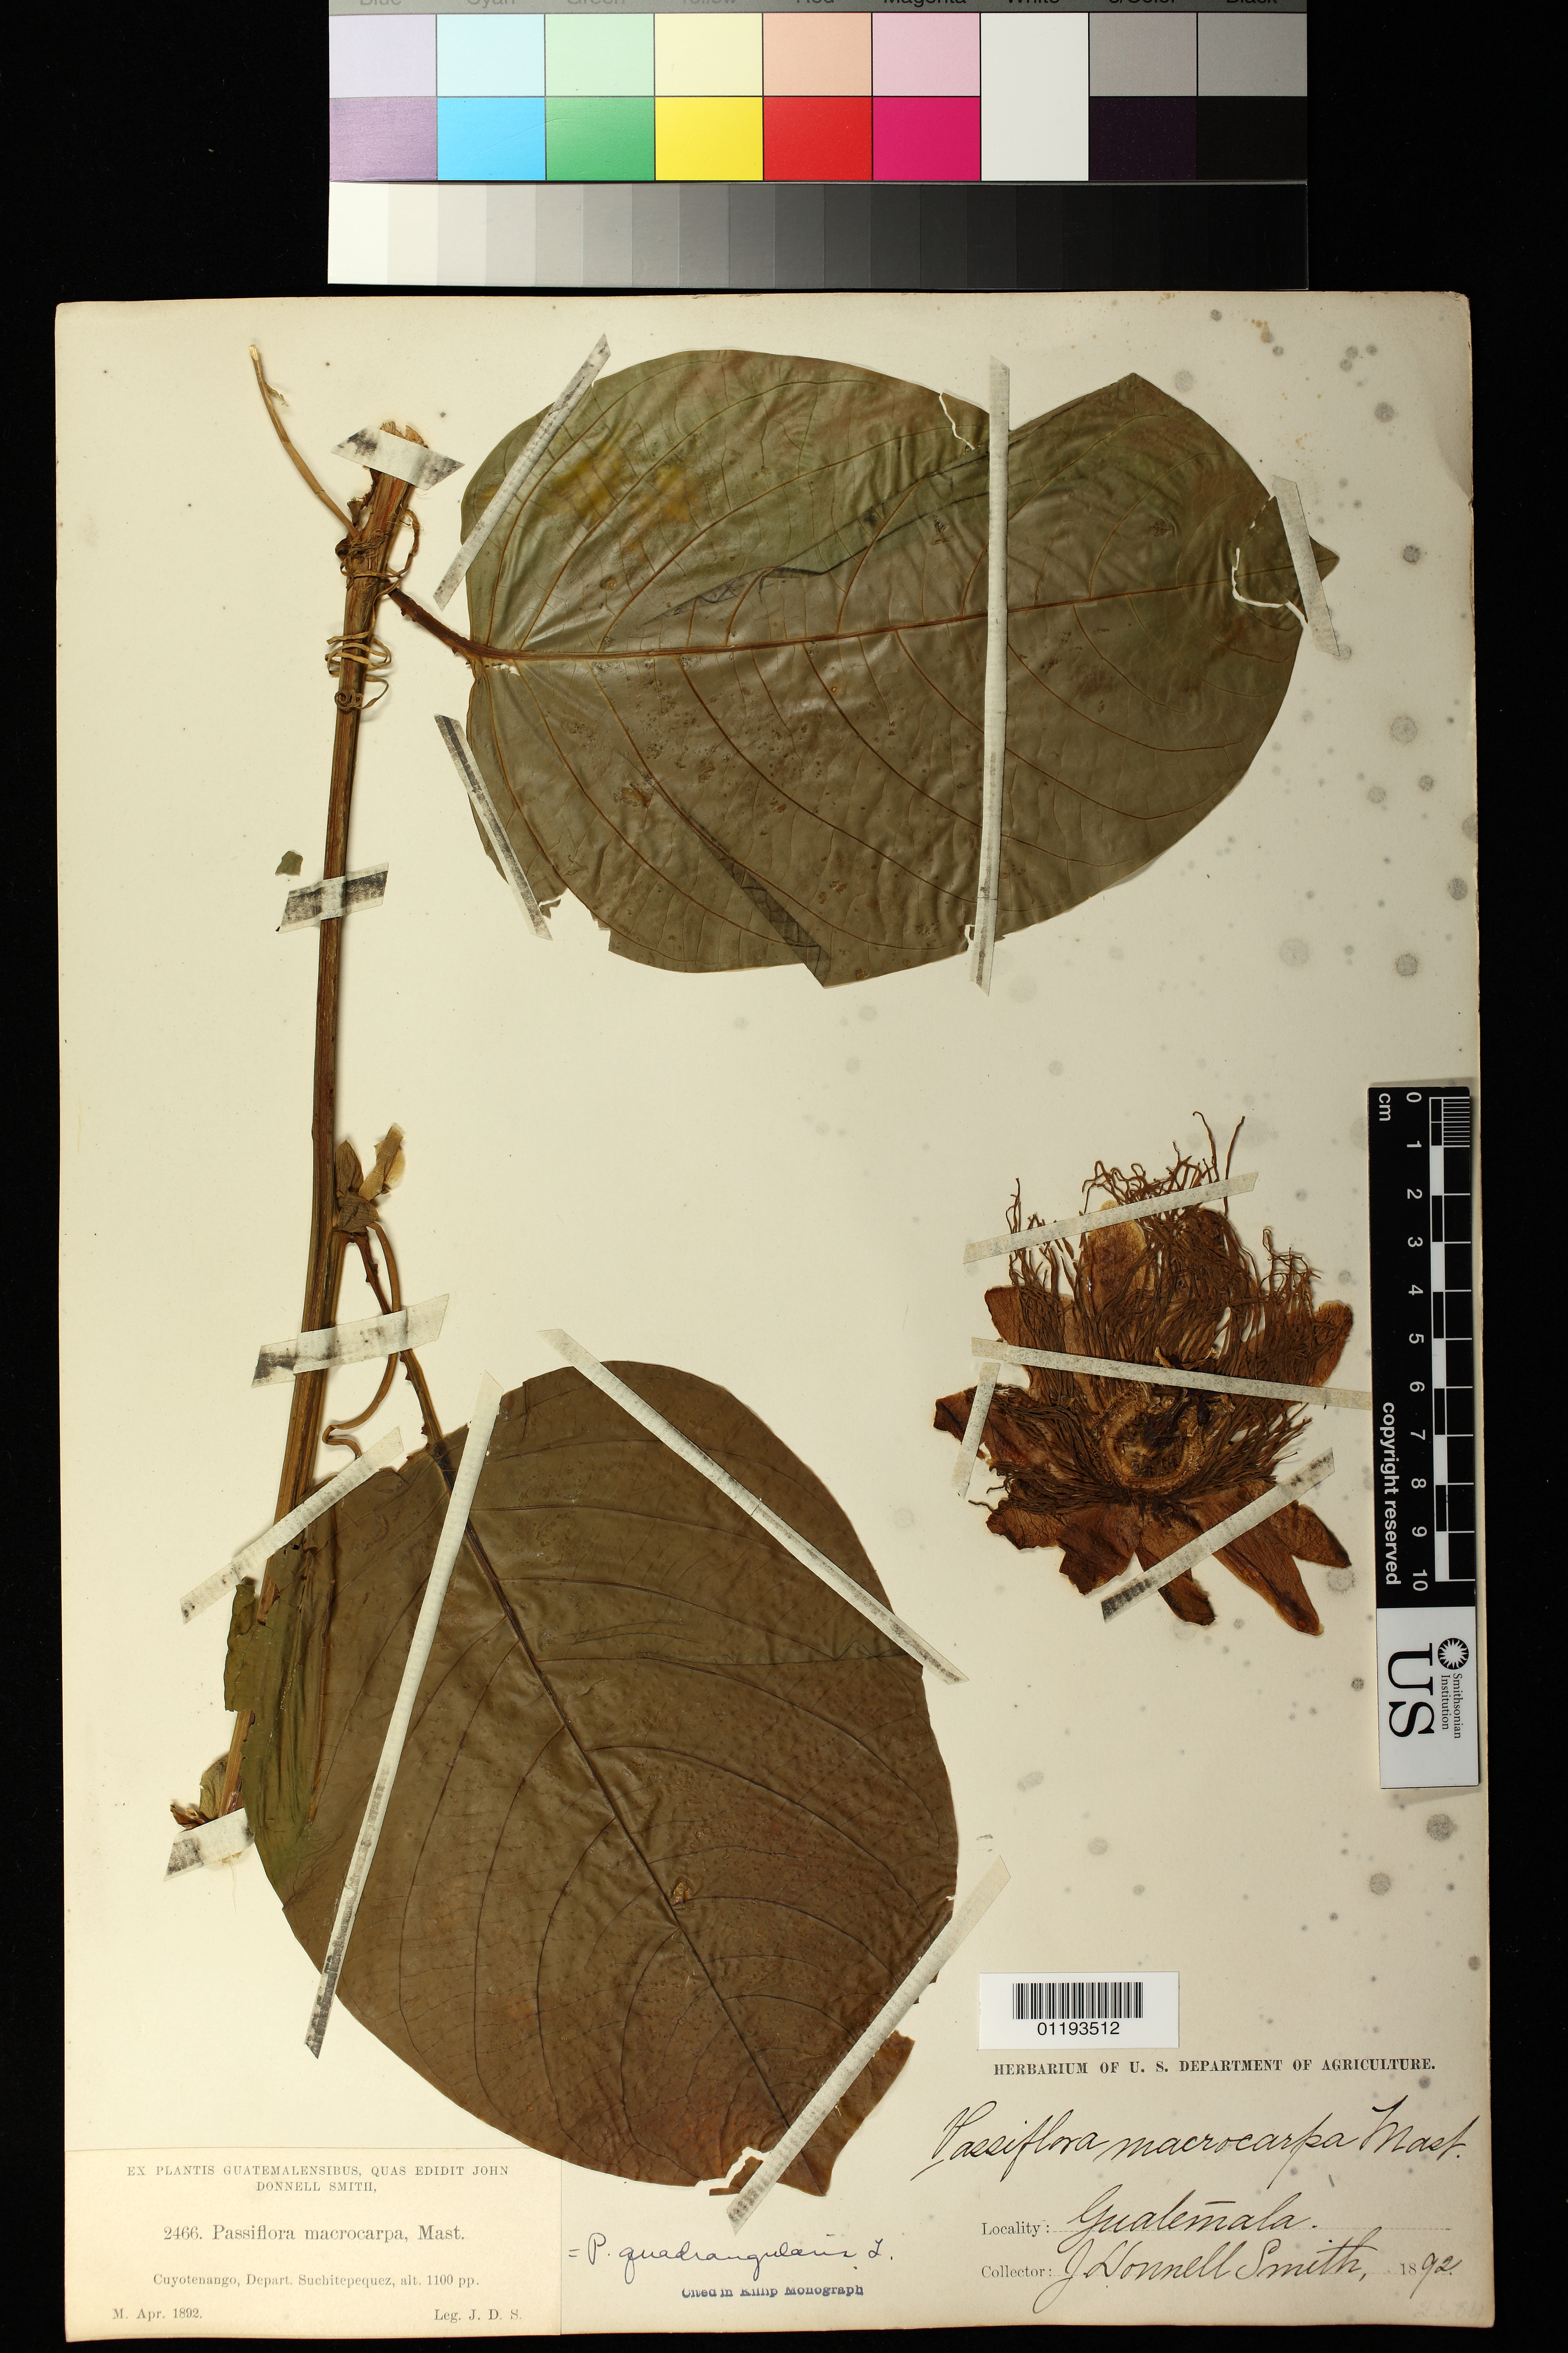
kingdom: Plantae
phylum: Tracheophyta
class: Magnoliopsida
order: Malpighiales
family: Passifloraceae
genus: Passiflora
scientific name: Passiflora quadrangularis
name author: L.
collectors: J. Donnell Smith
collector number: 2466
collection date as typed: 1892-04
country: Guatemala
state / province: Suchitepéquez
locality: Cuyotenango